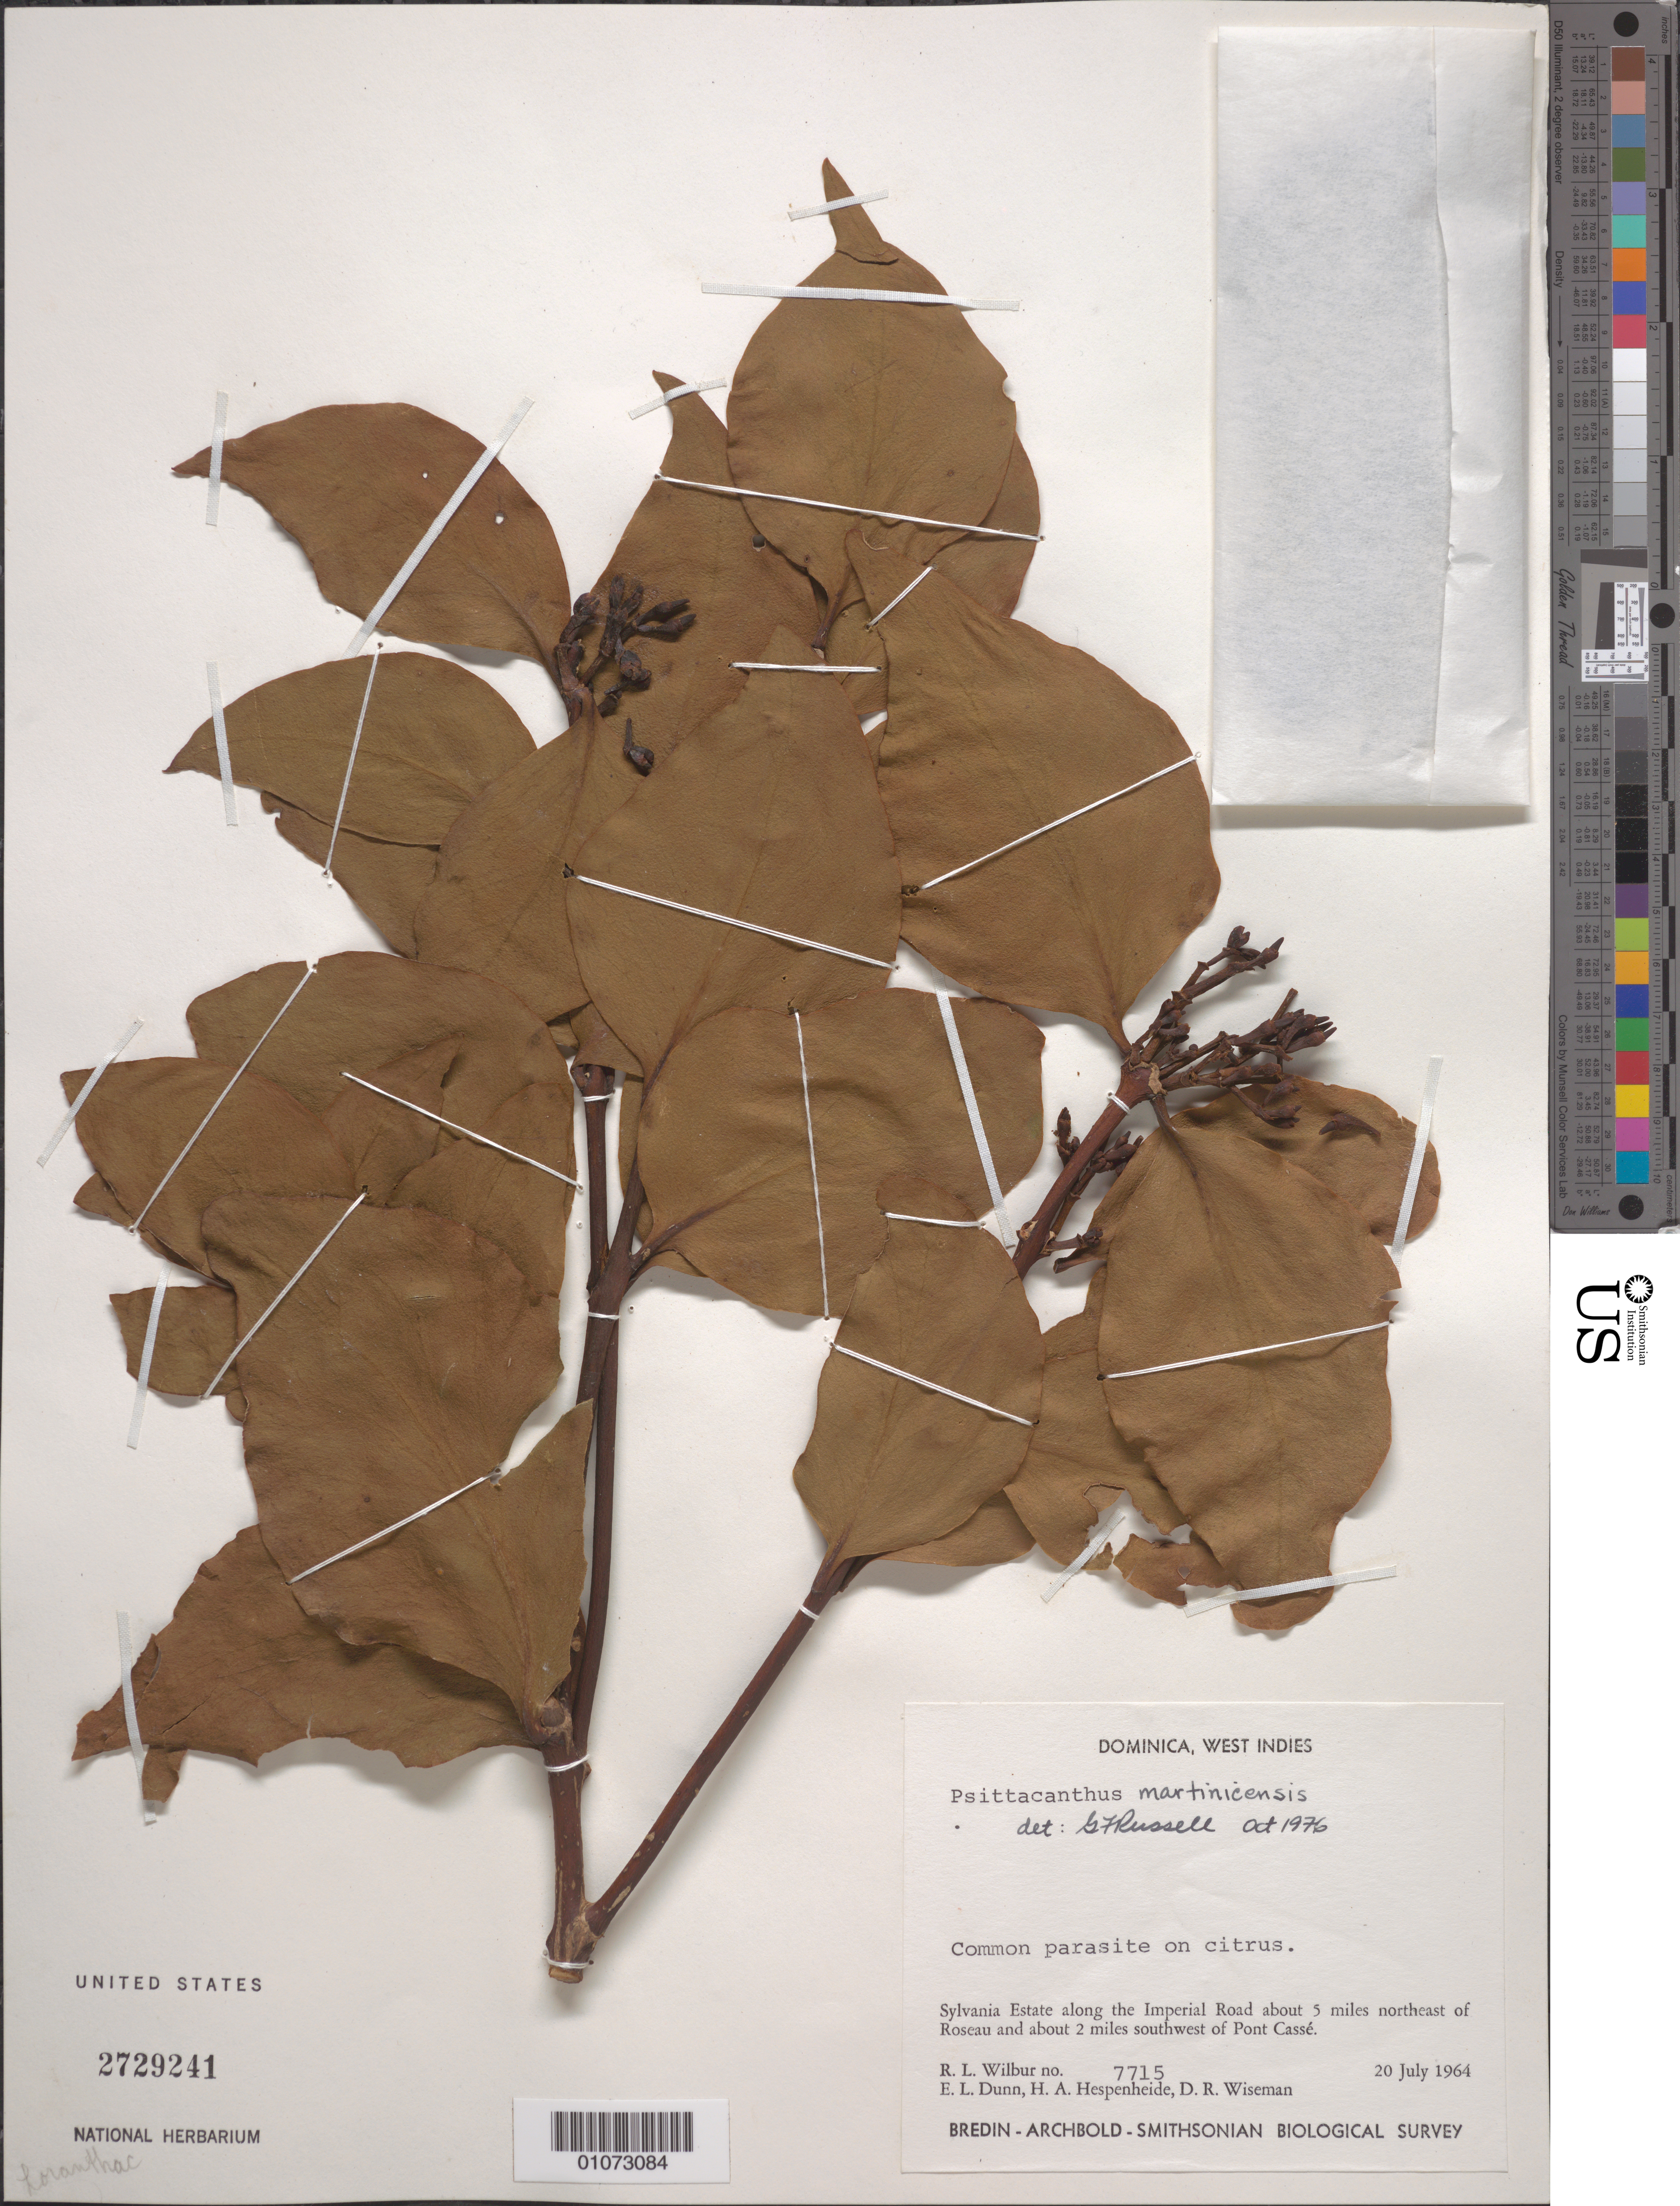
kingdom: Plantae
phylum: Tracheophyta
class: Magnoliopsida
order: Santalales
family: Loranthaceae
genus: Psittacanthus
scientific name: Psittacanthus martinicensis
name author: (C. Presl ex Schult. f.) Eichler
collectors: R. L. Wilbur & E. Dunn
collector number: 7715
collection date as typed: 20 Jul 1964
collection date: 1964-07-20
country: Dominica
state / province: St. Paul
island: Dominica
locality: Sylvania Estate along the Imperial Road about 5 miles NE of Roseau and about 2 miles SW of Pont Casse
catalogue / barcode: US 2729241